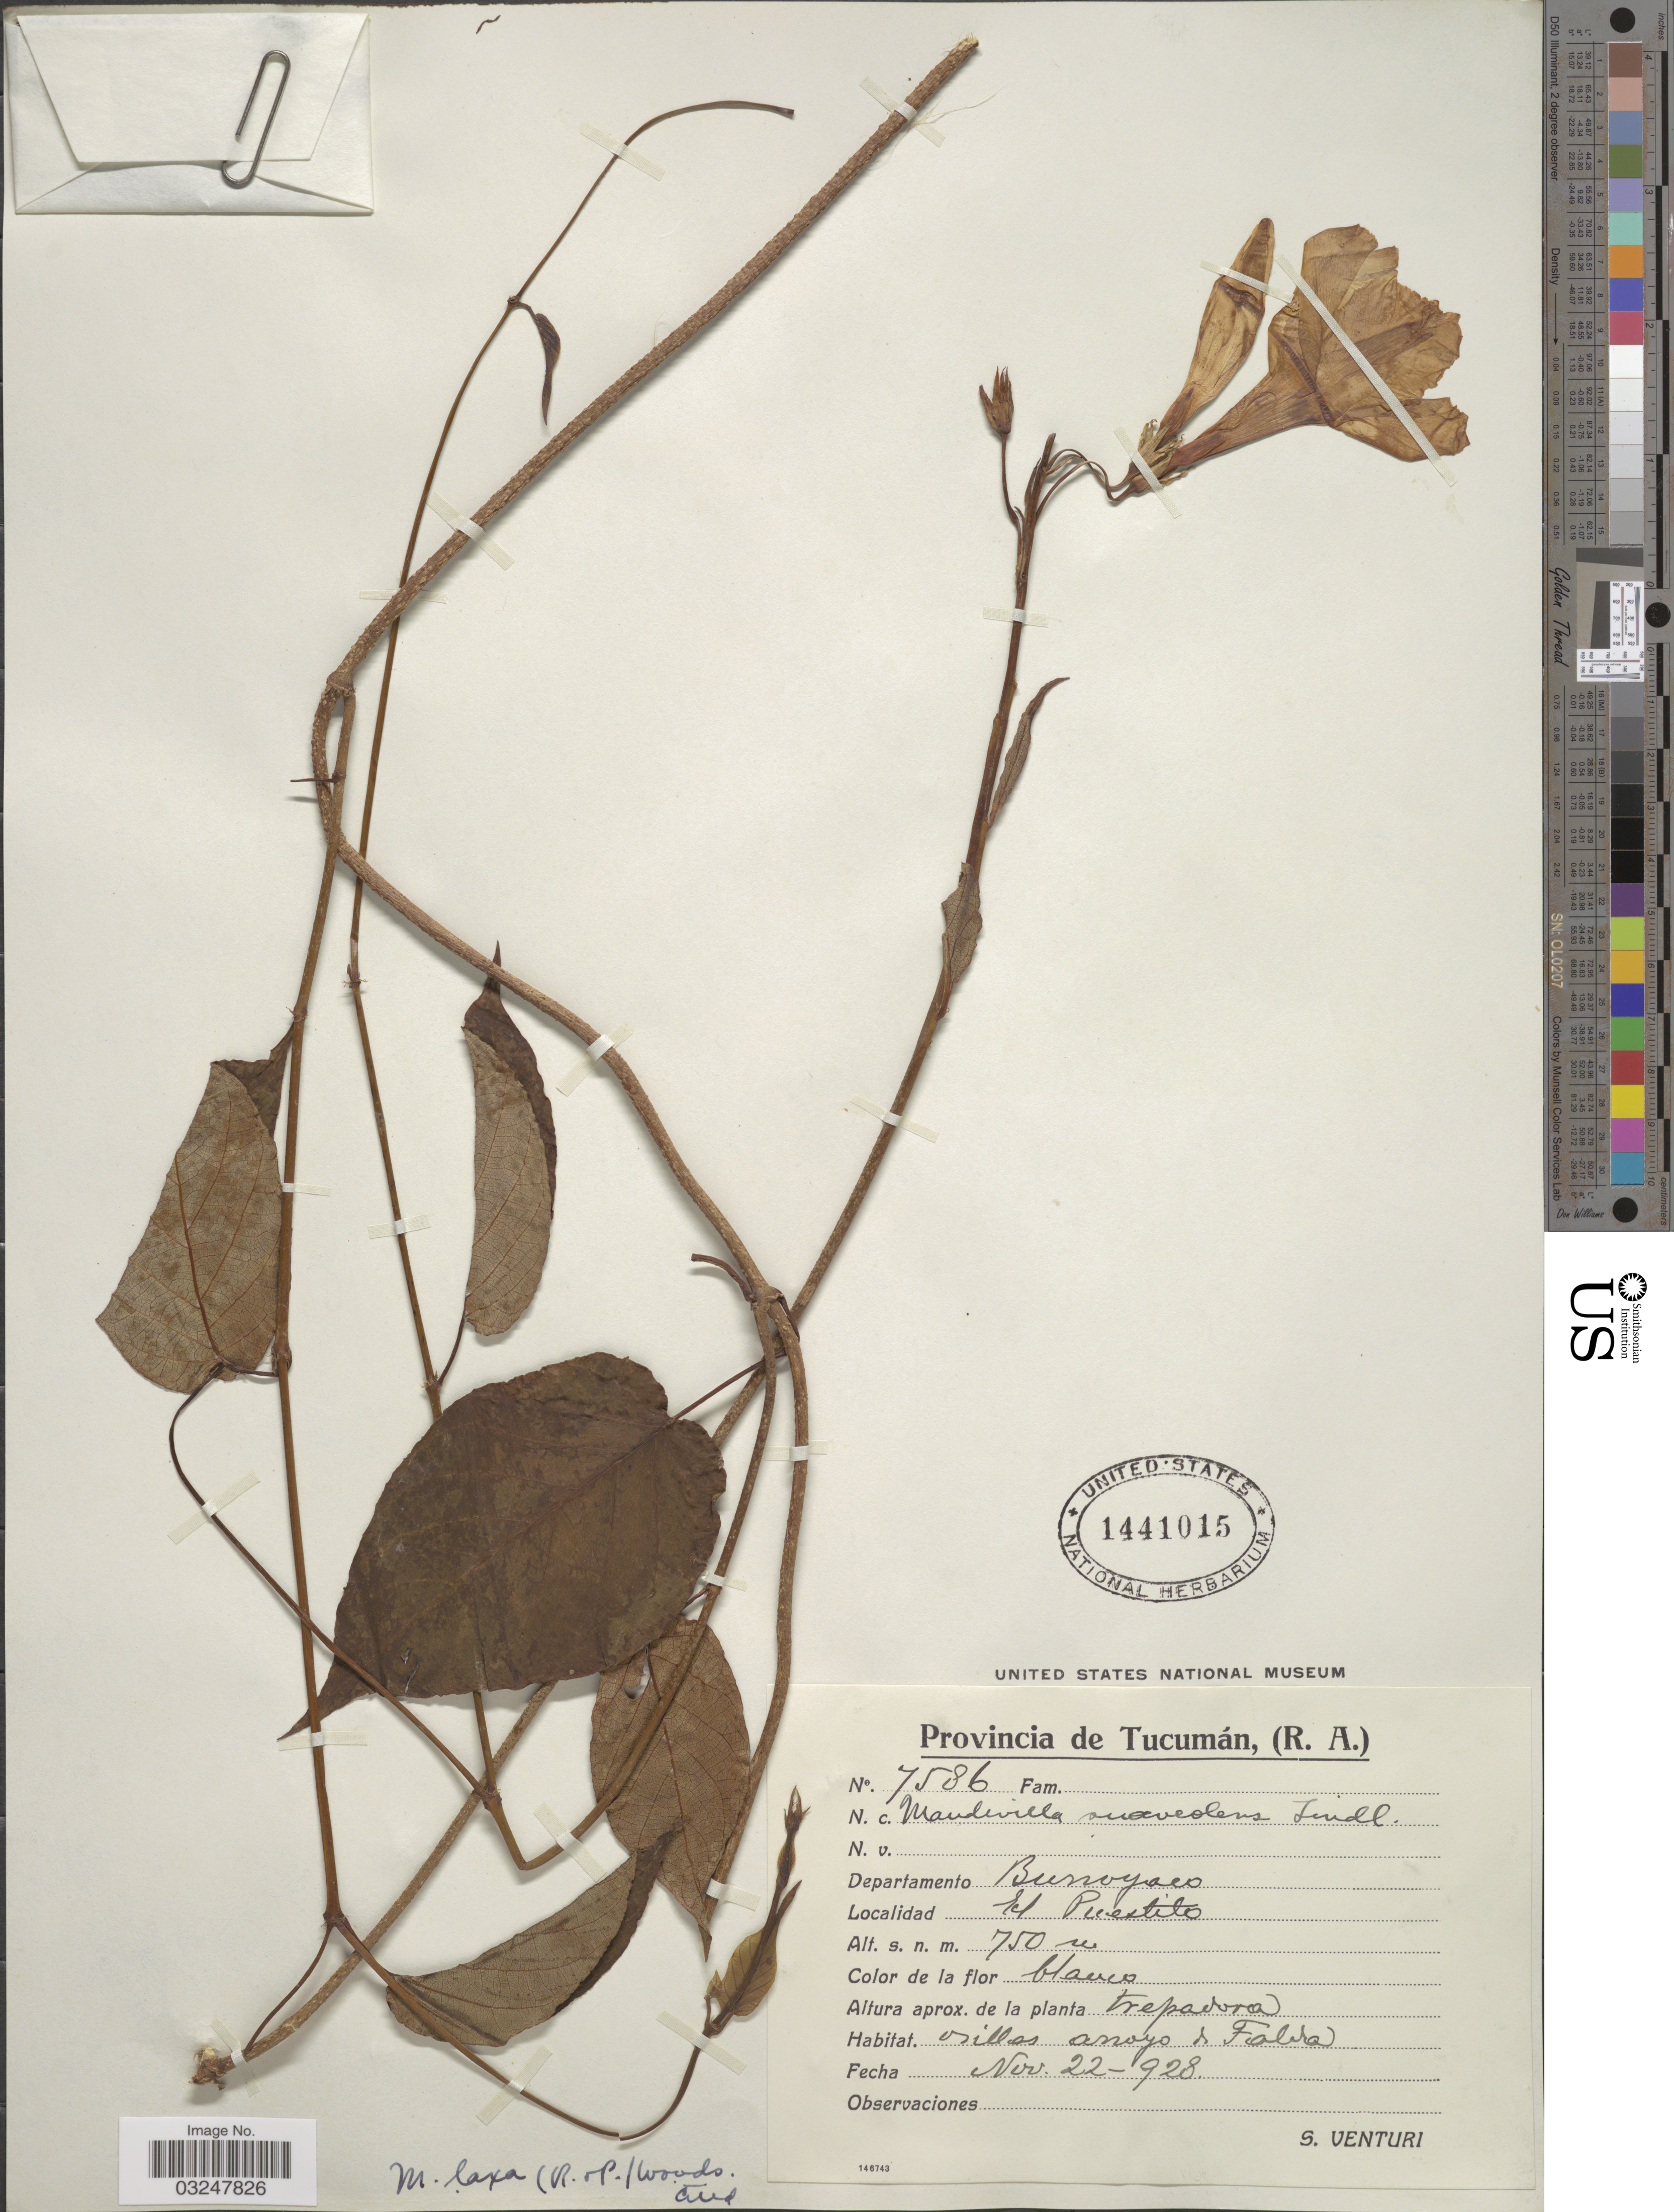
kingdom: Plantae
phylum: Tracheophyta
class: Magnoliopsida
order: Gentianales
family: Apocynaceae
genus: Mandevilla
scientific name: Mandevilla laxa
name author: (Ruiz & Pav.) J. Woodson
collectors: S. Venturi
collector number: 7586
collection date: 1928-11-22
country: Argentina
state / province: Tucuman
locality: Provincia de Tucumán, (R.A.), Departamento Burroyaco, El Puestito.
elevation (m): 750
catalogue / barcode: US 1441015